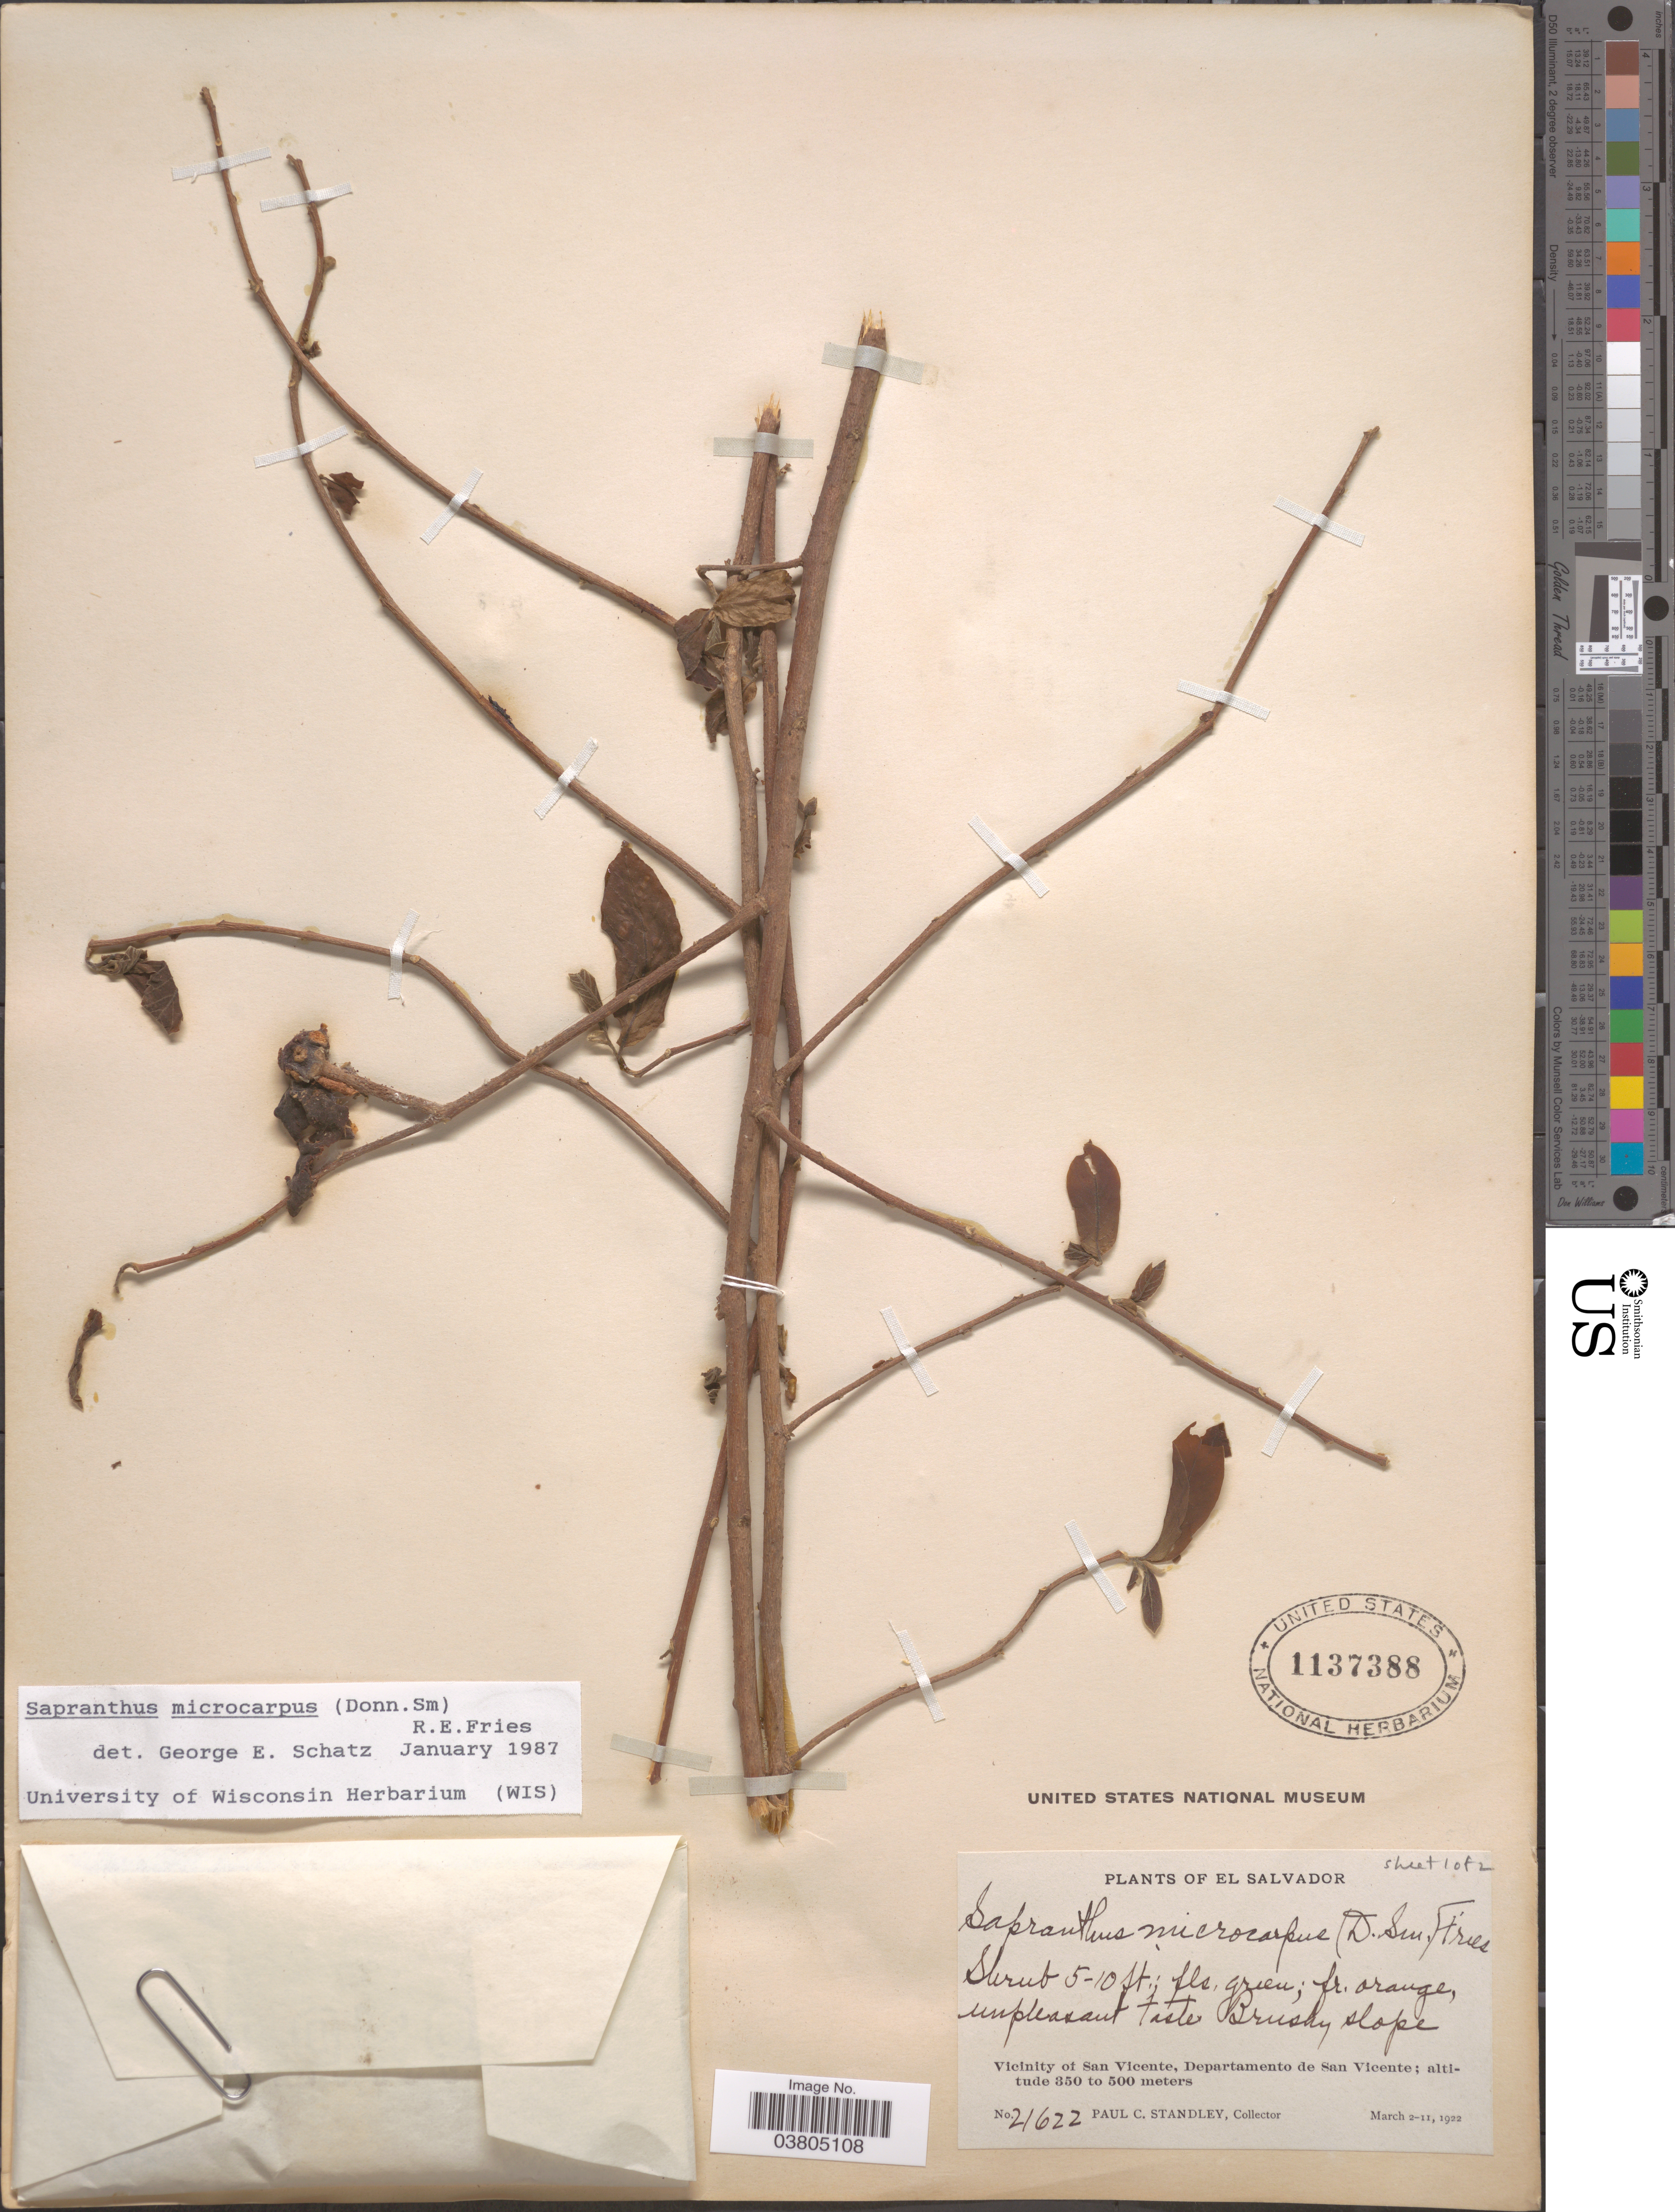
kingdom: Plantae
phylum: Tracheophyta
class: Magnoliopsida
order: Magnoliales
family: Annonaceae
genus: Sapranthus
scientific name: Sapranthus microcarpus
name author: (Donn. Sm.) R.E. Fr.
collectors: P. C. Standley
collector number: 21622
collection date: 1922-03-02/1922-03-11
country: El Salvador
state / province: San Vincente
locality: Vicinity of San Vicente, Departamento de San Vicente.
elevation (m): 350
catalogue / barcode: US 1137388